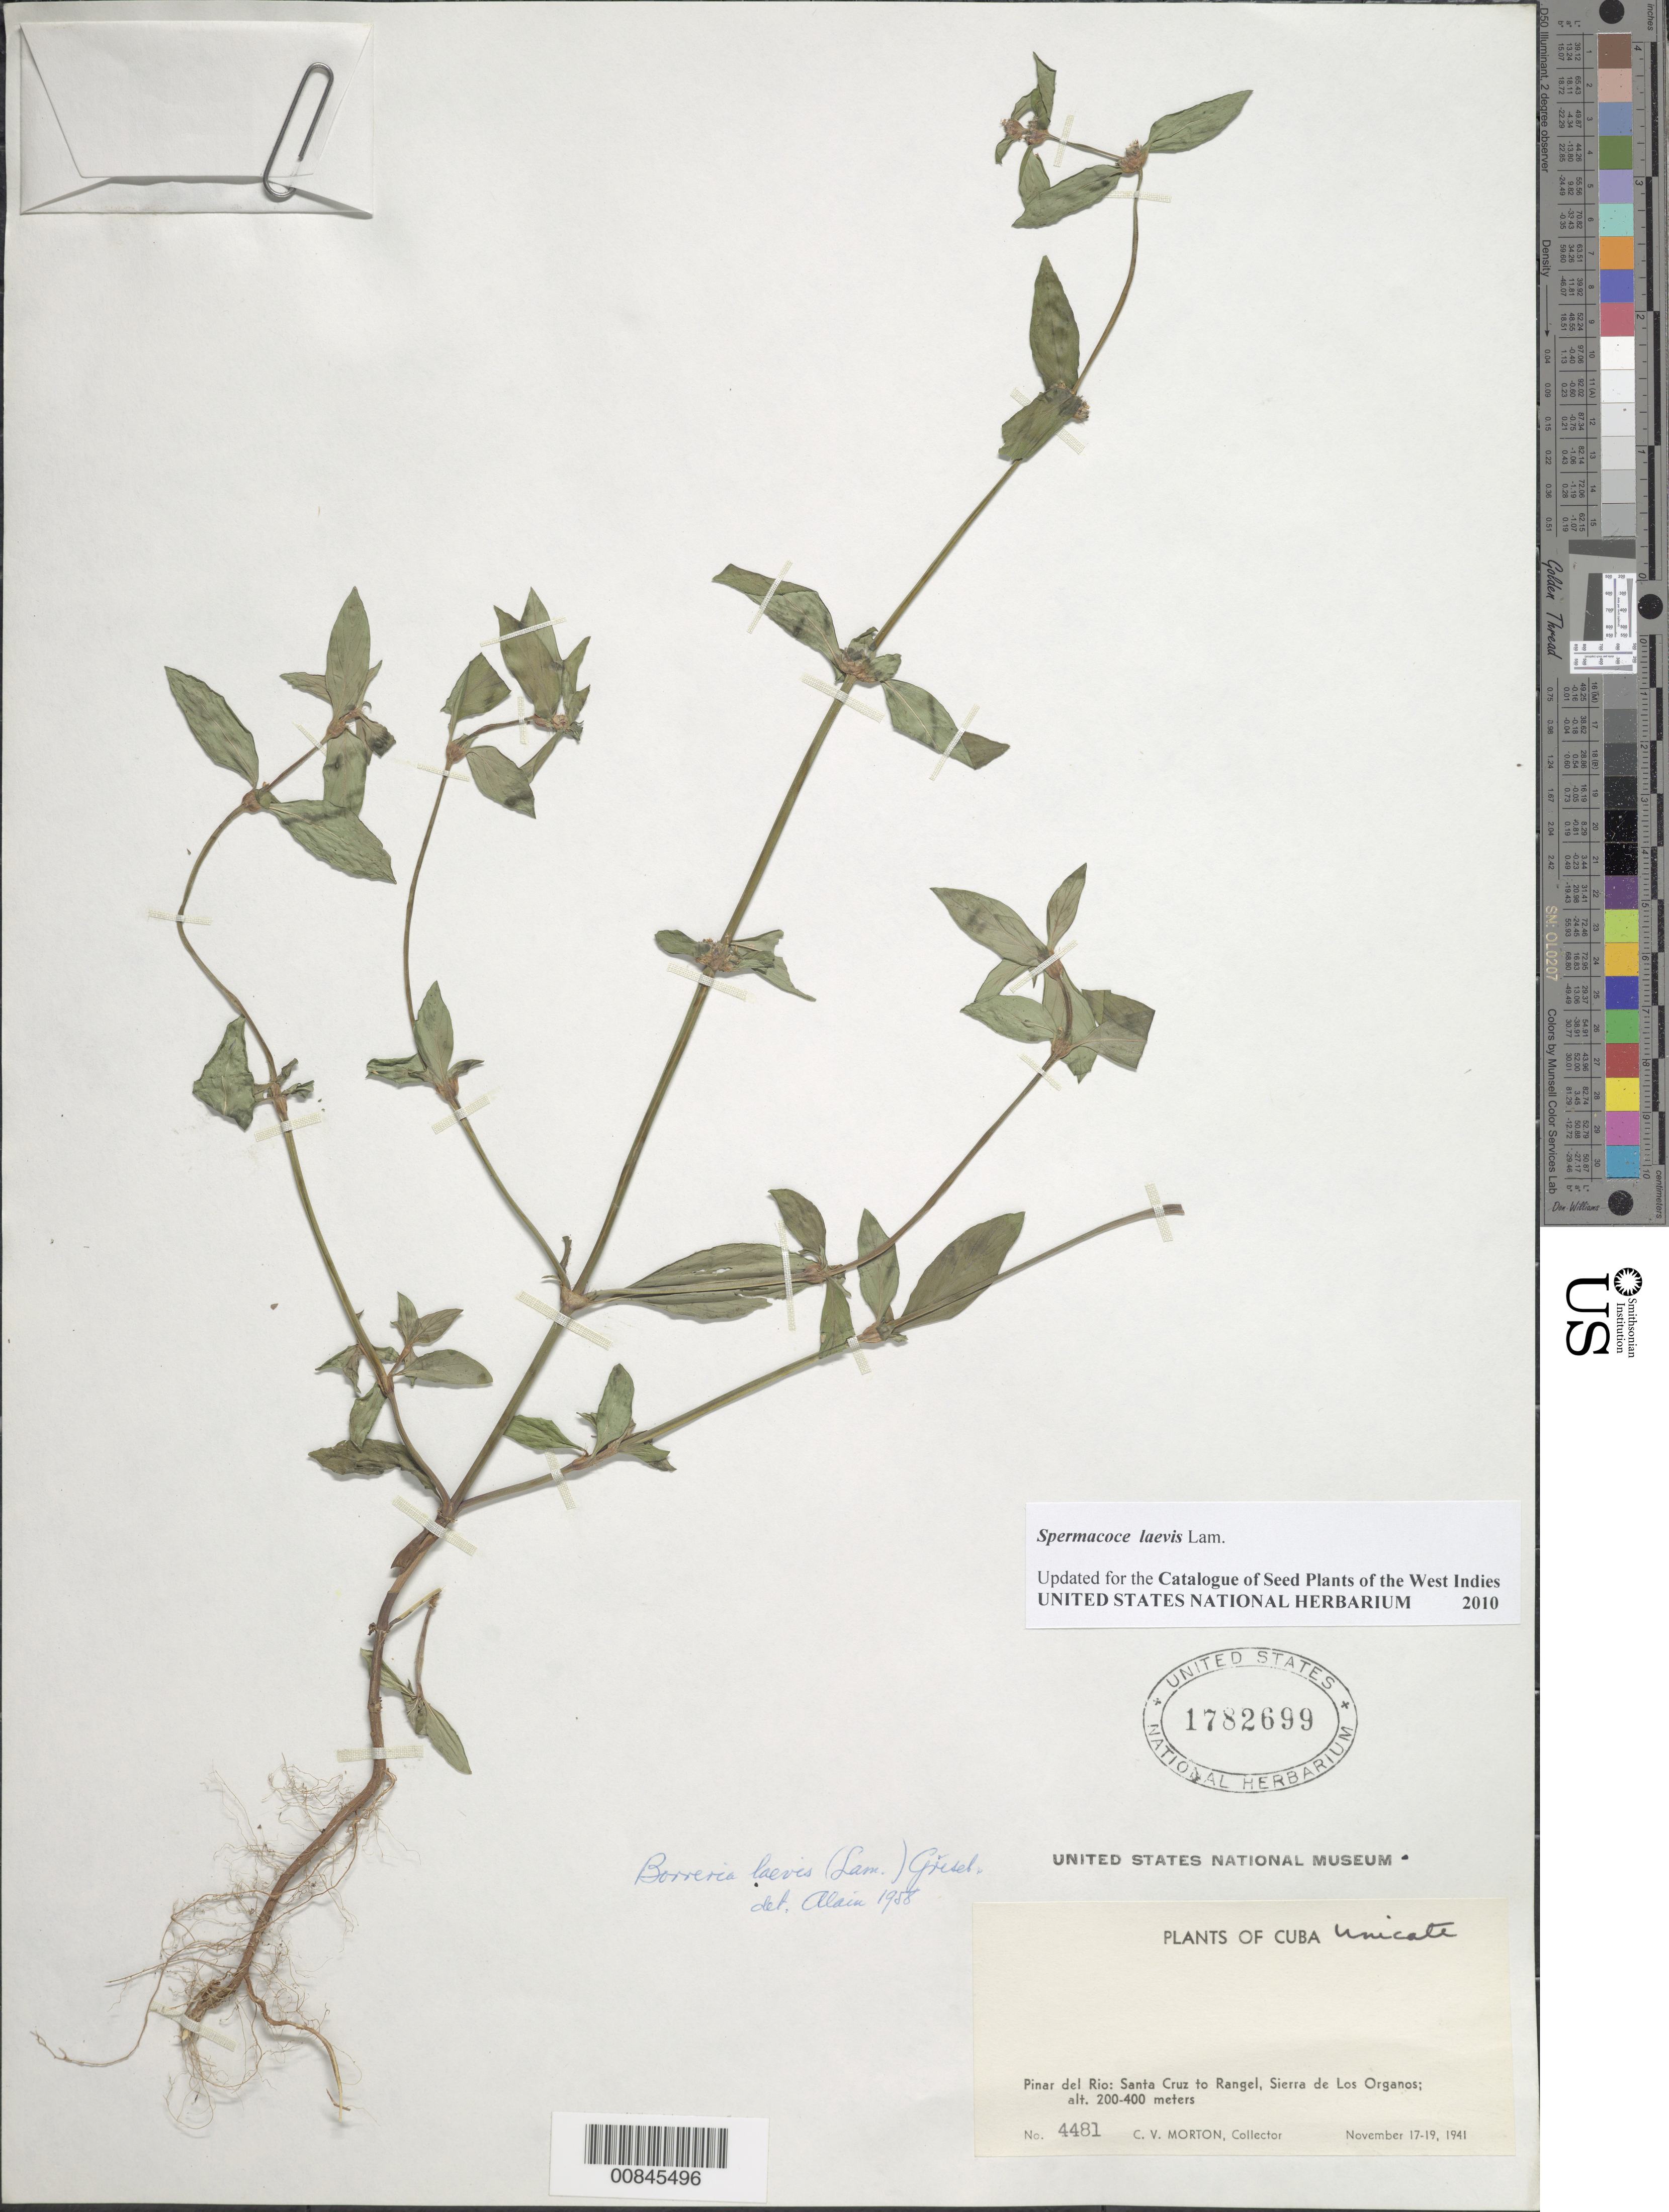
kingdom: Plantae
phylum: Tracheophyta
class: Magnoliopsida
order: Gentianales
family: Rubiaceae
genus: Spermacoce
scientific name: Spermacoce laevis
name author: Lam.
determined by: Liogier, Alain H.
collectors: C. V. Morton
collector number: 4481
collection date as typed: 17 Nov 1941 to 19 Nov 1941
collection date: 1941-11-17/1941-11-19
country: Cuba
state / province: Pinar del Río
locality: Santa Cruz to Rangel, Sierra de Los Organos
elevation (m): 200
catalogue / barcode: US 1782699